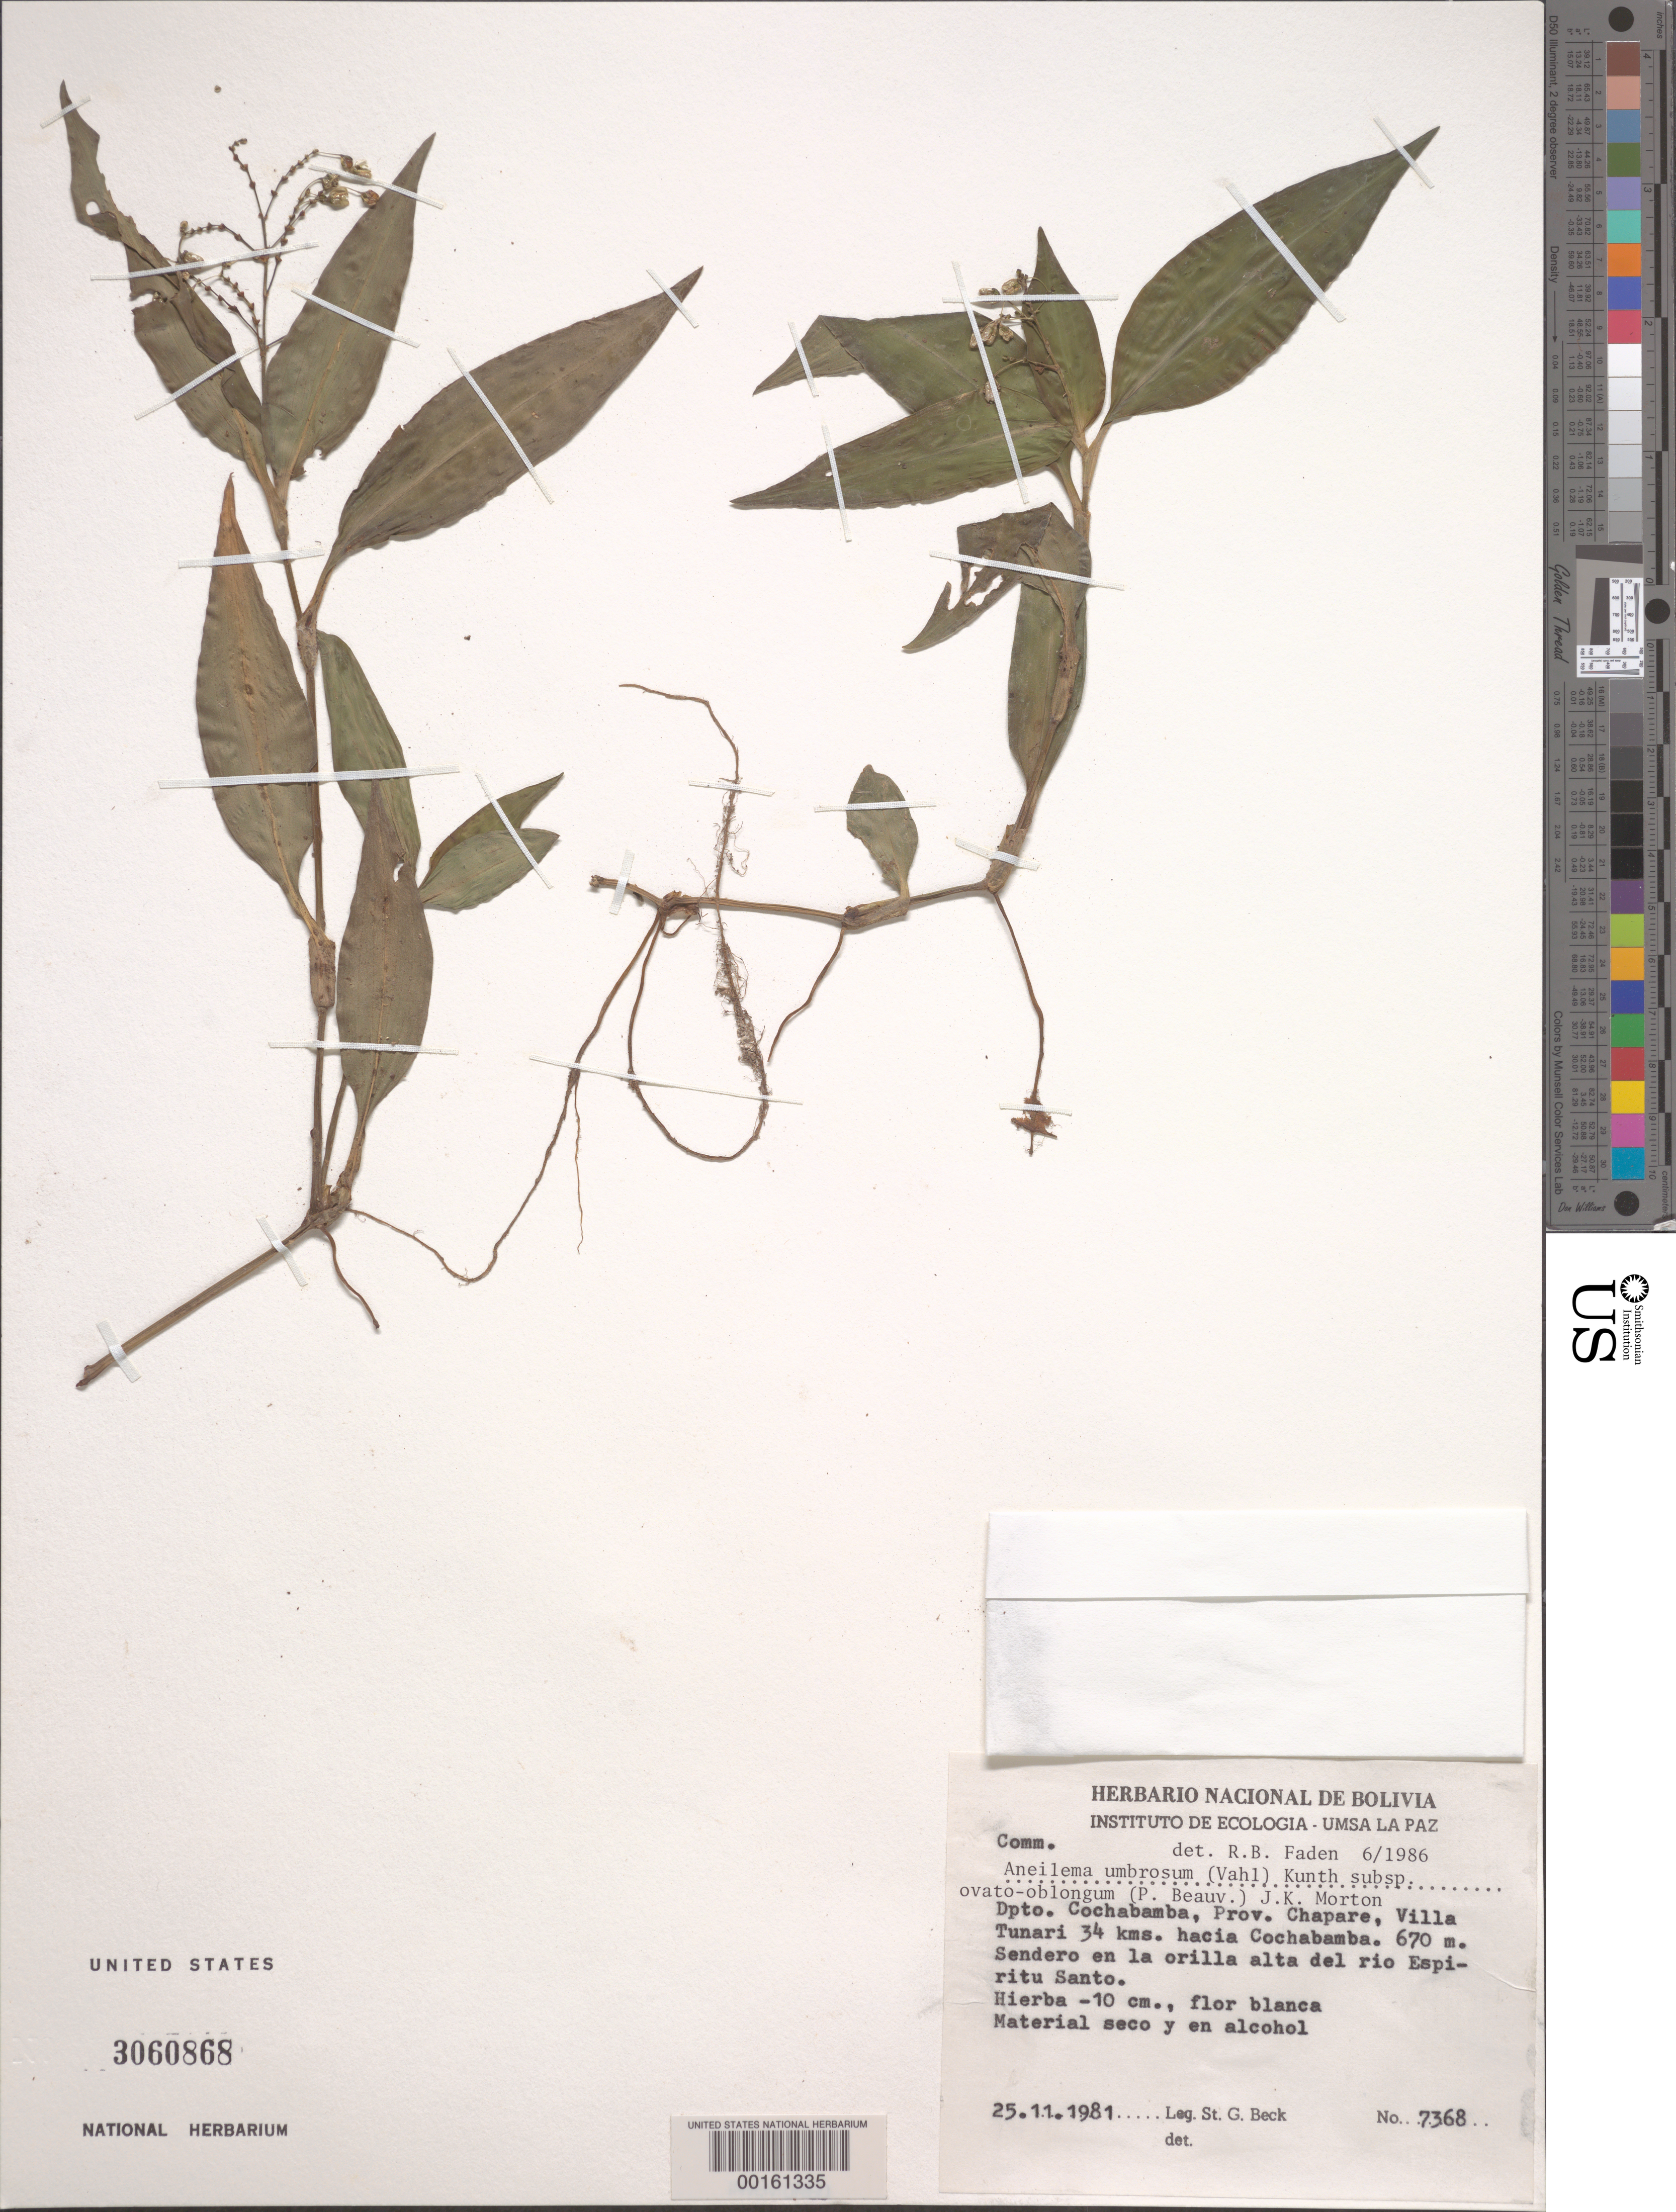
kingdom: Plantae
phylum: Tracheophyta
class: Liliopsida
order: Commelinales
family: Commelinaceae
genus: Aneilema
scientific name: Aneilema umbrosum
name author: (Vahl) Kunth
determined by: Faden, Robert B., (US), Smithsonian Institution - National Museum of Natural History (UNITED STATES)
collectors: S. G. Beck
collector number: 7368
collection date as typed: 25 Nov 1981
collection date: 1981-11-25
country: Bolivia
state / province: Cochabamba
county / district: Chaparé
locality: Villa Tunari, Rio Espirito Santo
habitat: Riverbank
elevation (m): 670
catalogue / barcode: US 3060868